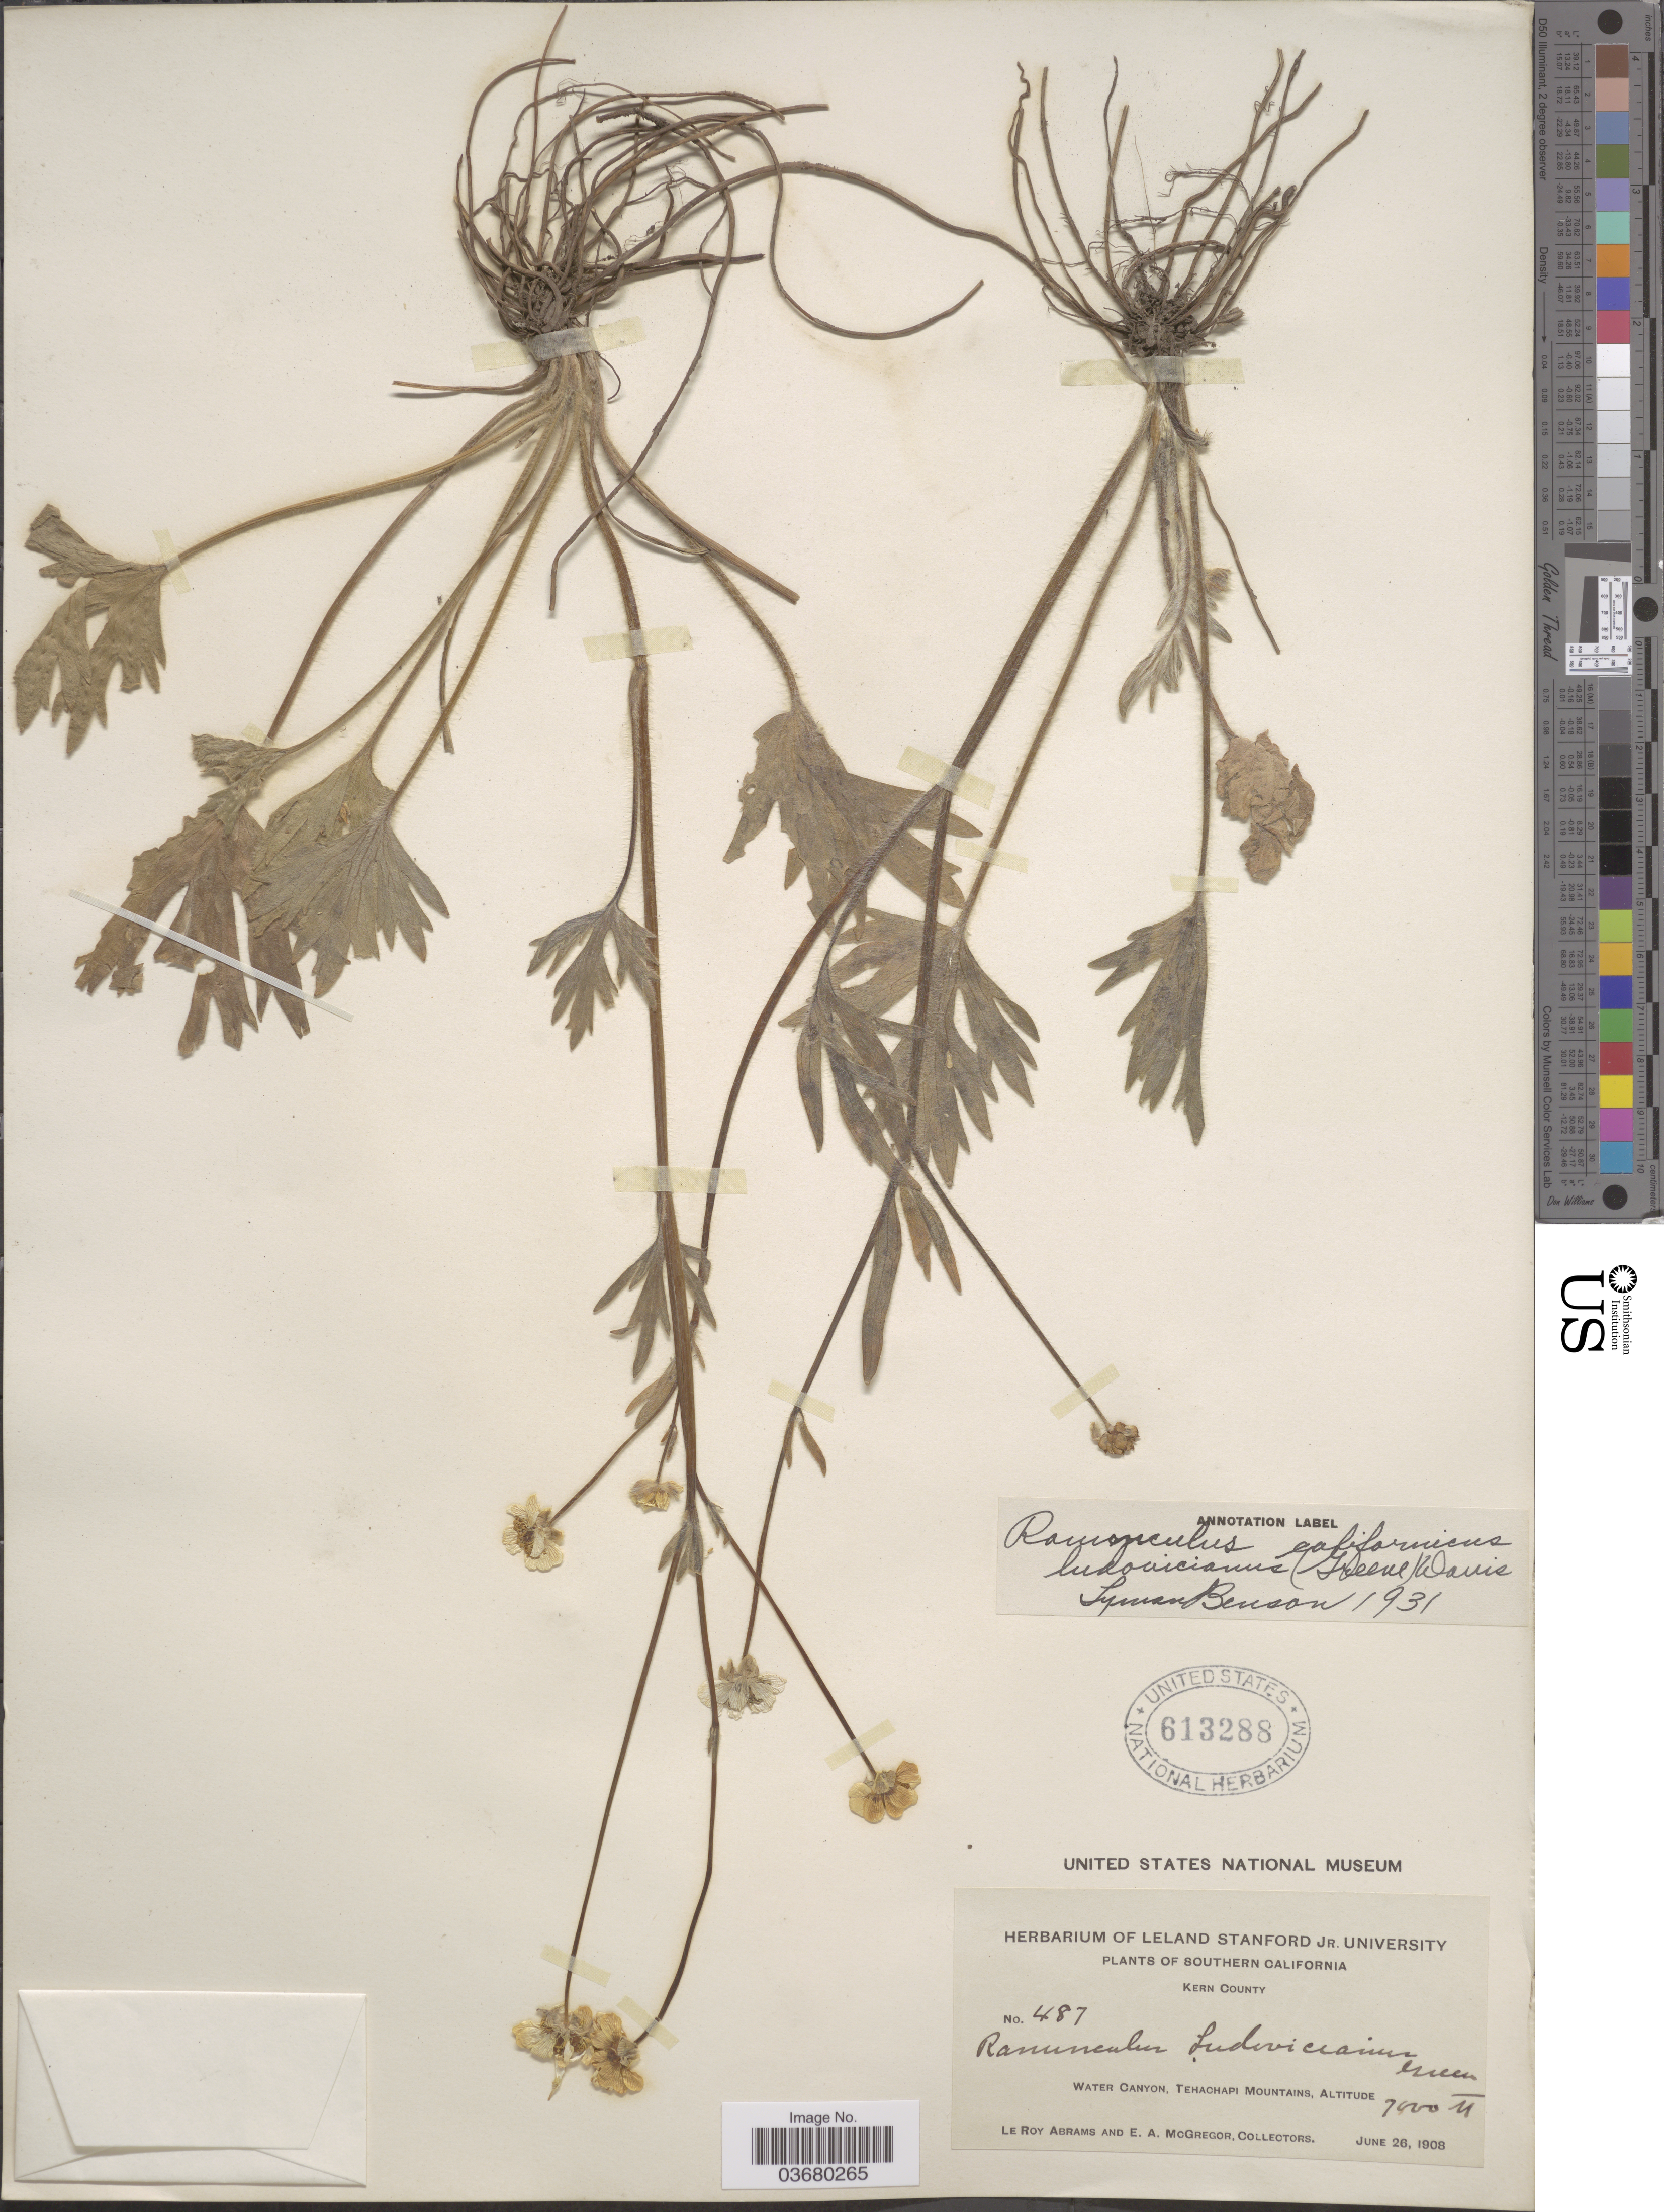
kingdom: Plantae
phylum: Tracheophyta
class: Magnoliopsida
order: Ranunculales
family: Ranunculaceae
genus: Ranunculus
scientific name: Ranunculus canus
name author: Benth.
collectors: L. Abrams & E. A. McGregor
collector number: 487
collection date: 1908-06-26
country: United States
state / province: California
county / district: Kern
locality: Southern California. Kern County. Water Canyon, Tehachapi Mountains.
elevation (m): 7000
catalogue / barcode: US 613288